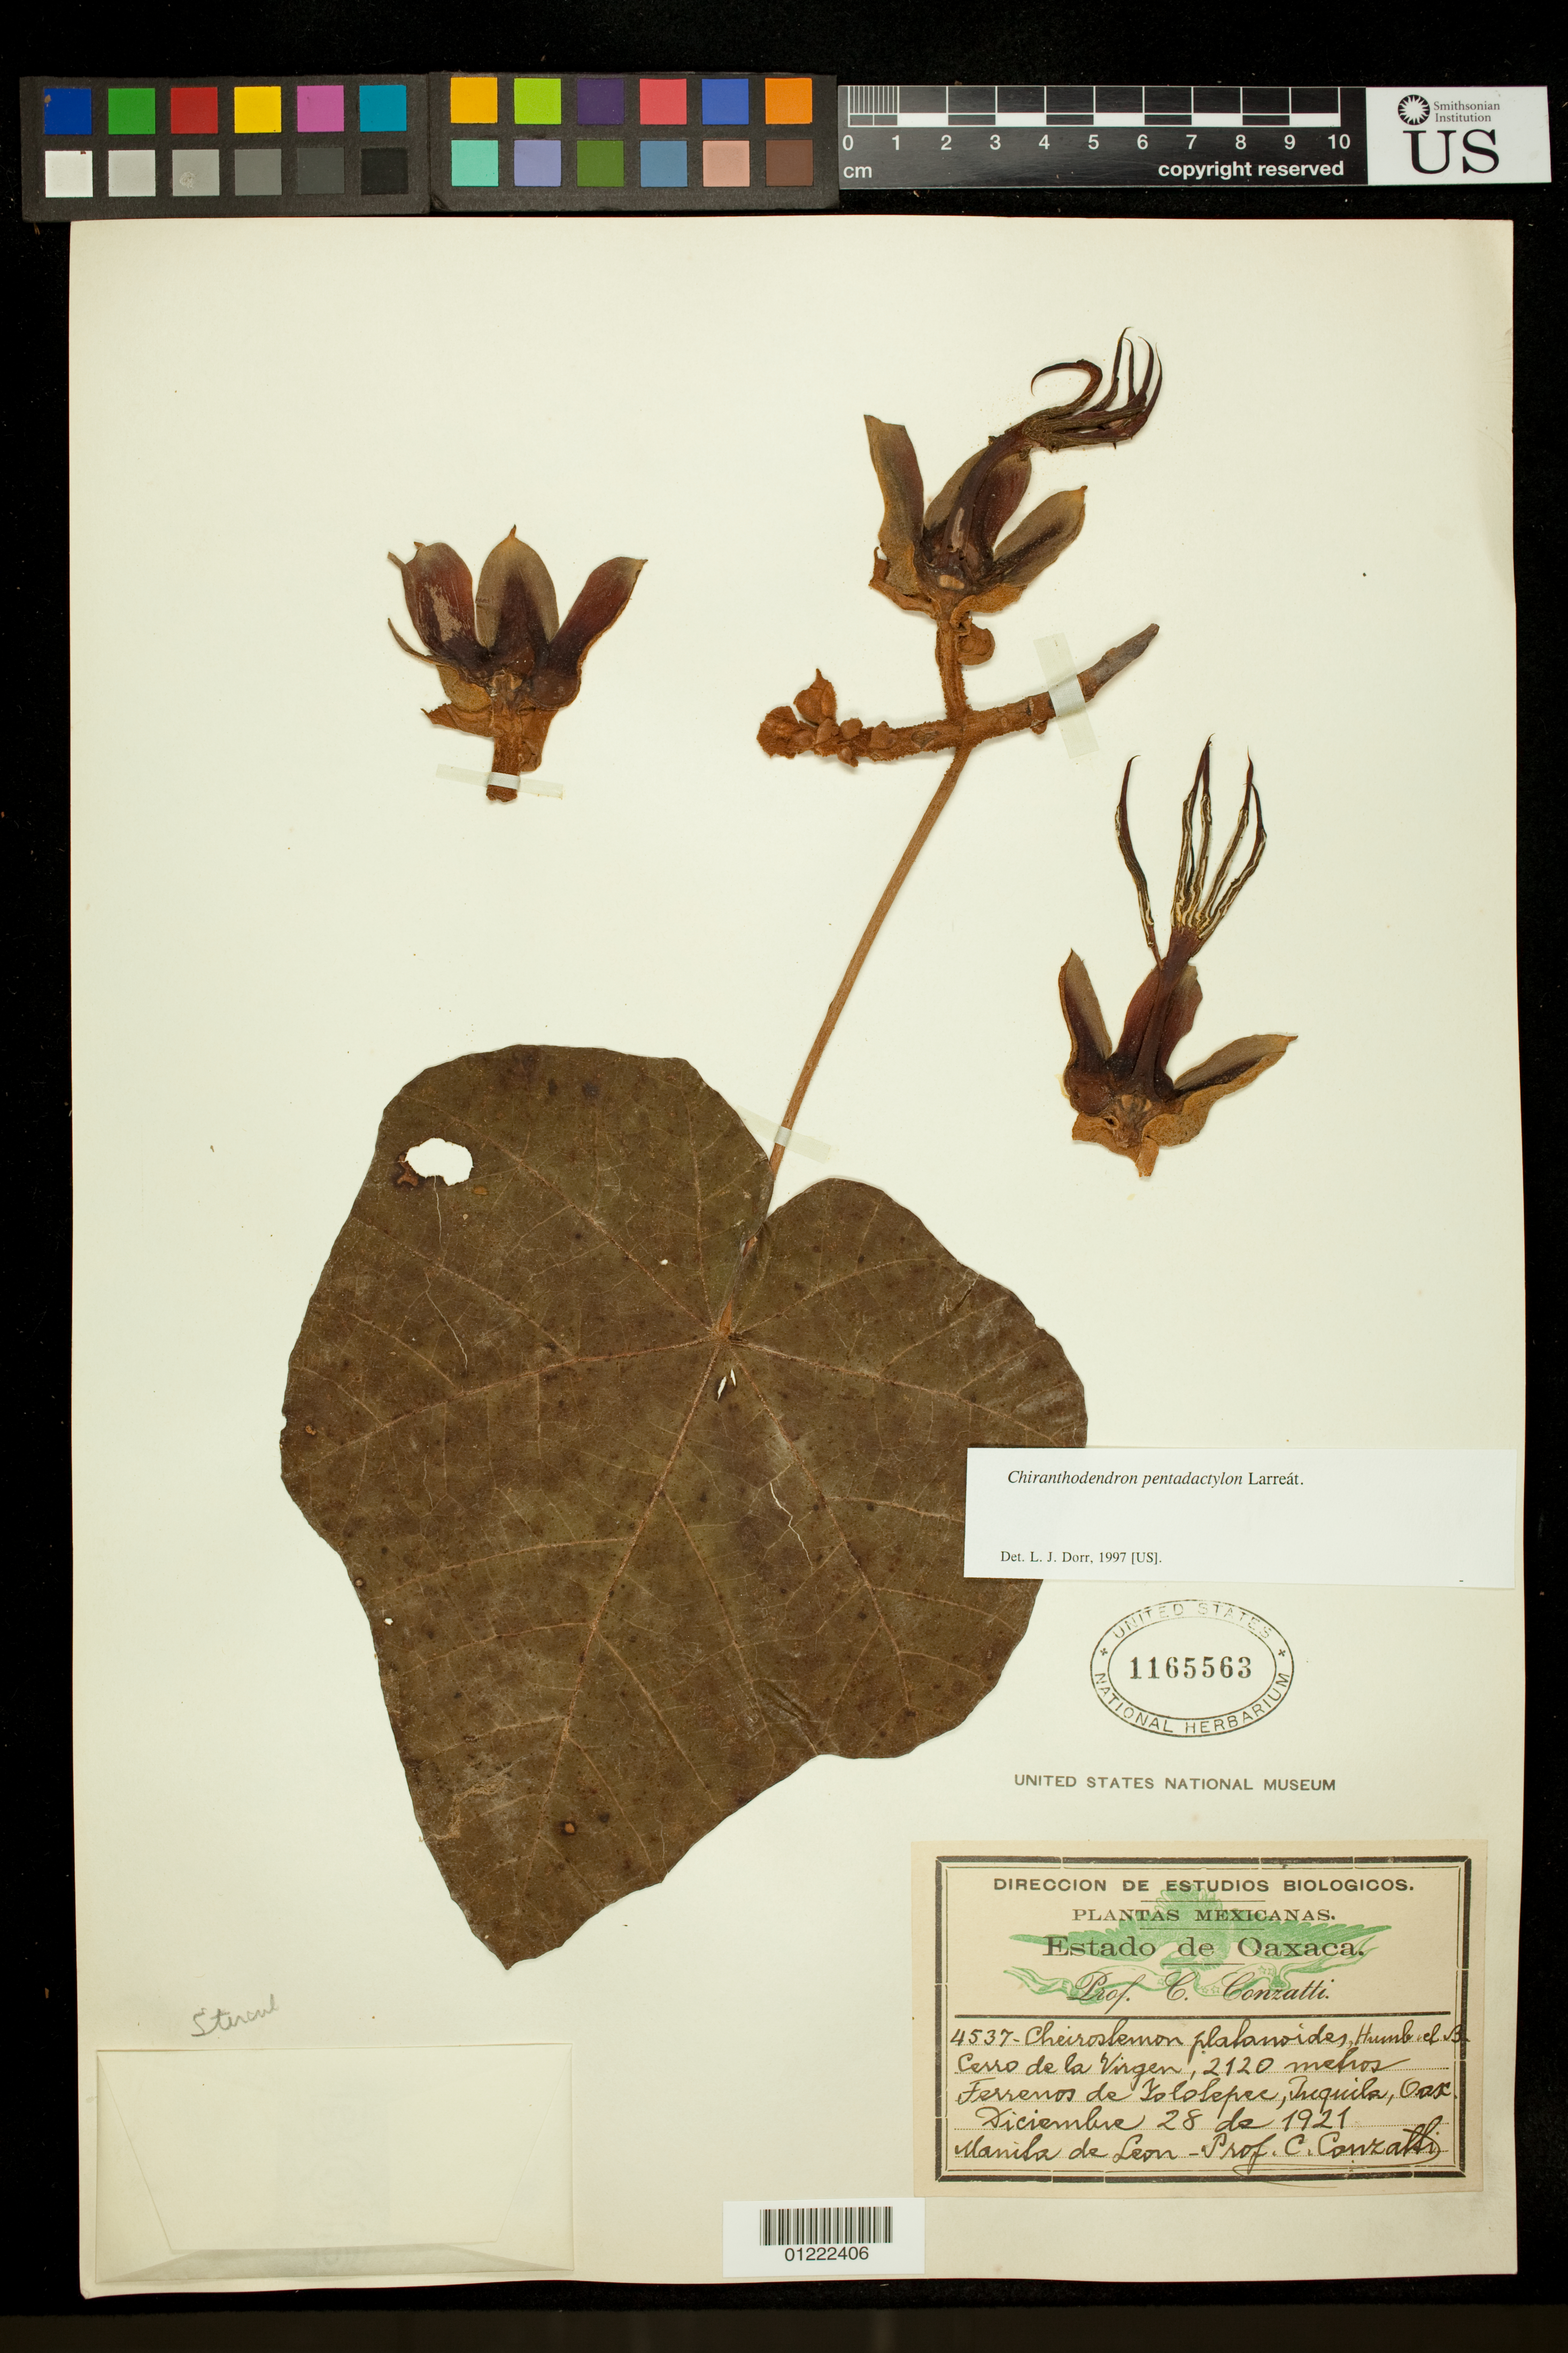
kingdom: Plantae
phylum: Tracheophyta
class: Magnoliopsida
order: Malvales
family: Malvaceae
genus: Chiranthodendron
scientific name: Chiranthodendron pentadactylon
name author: Larreat.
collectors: M. d. Leon & C. Conzatti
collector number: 4537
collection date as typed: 12/28/1921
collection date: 1921-12-28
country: Mexico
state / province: Oaxaca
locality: Oaxaca: Cerro de la Virgen, Ferrenos de Yolotepec, Juquila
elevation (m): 2120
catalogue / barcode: US 1165563